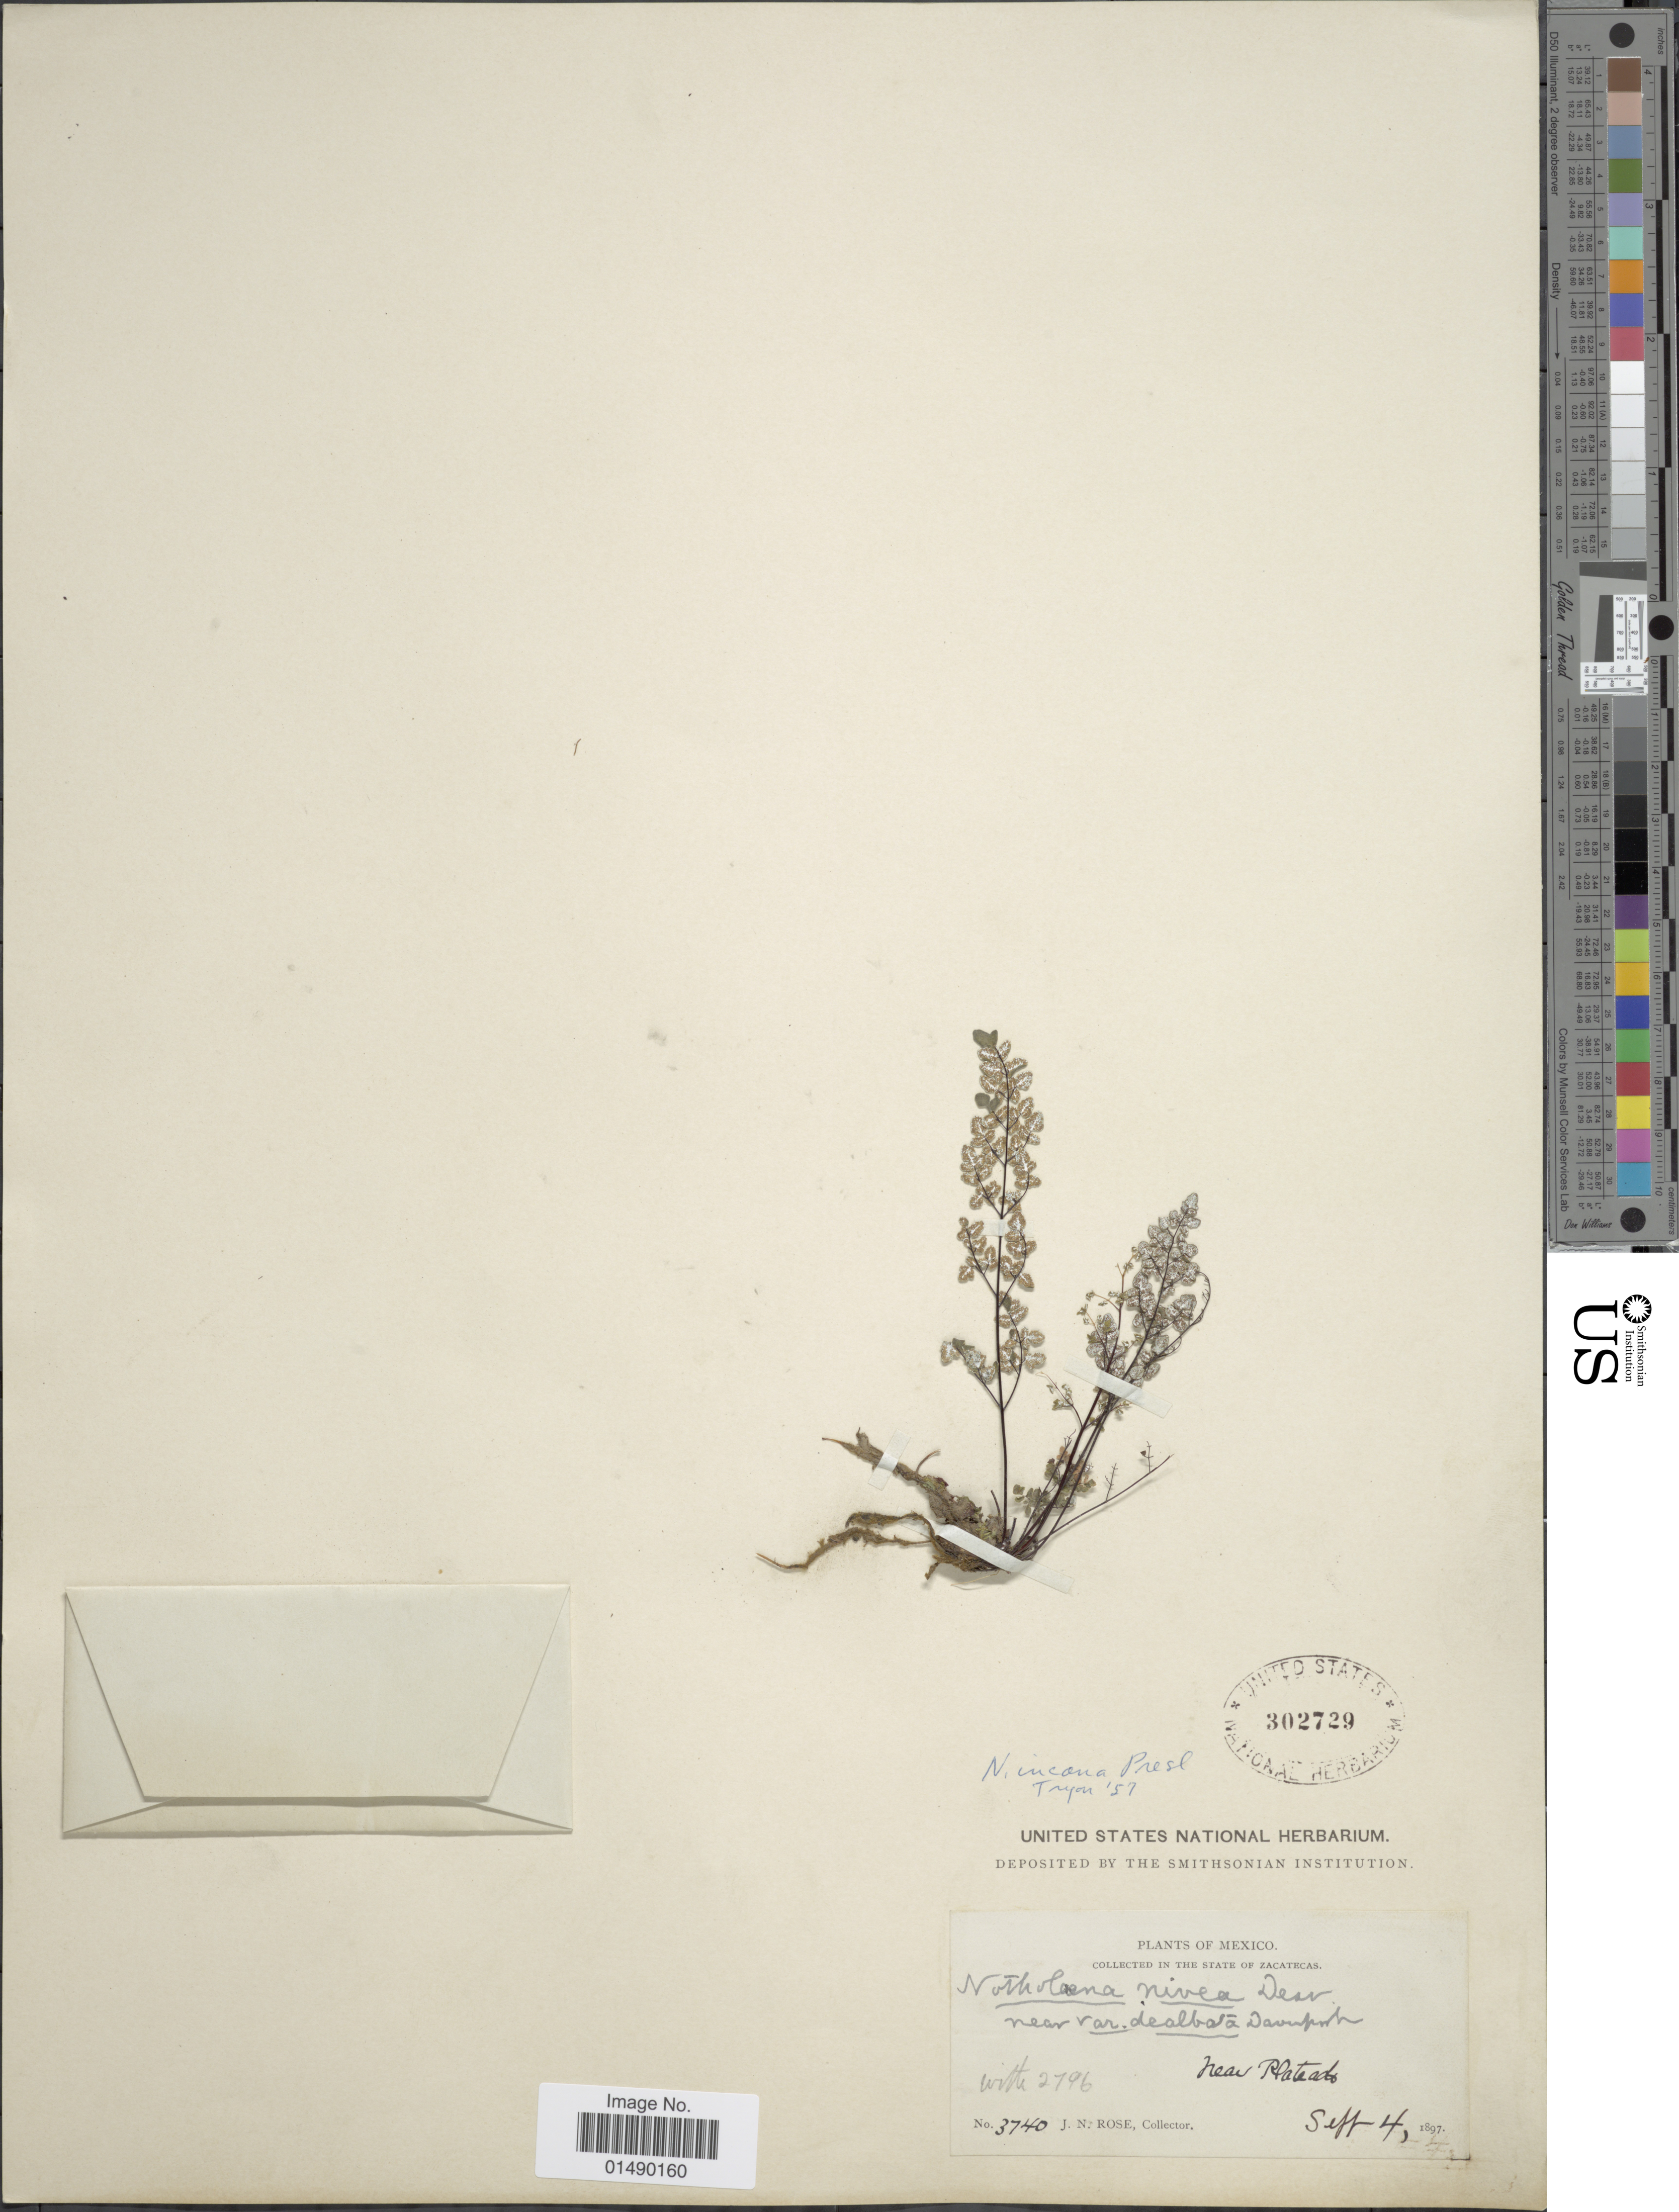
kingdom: Plantae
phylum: Tracheophyta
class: Polypodiopsida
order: Polypodiales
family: Pteridaceae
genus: Argyrochosma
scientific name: Argyrochosma incana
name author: (C. Presl) Windham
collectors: J. N. Rose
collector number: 3740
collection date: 1897-09-04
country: Mexico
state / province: Zacatecas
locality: Mexico, near Plateado.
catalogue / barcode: US 302729